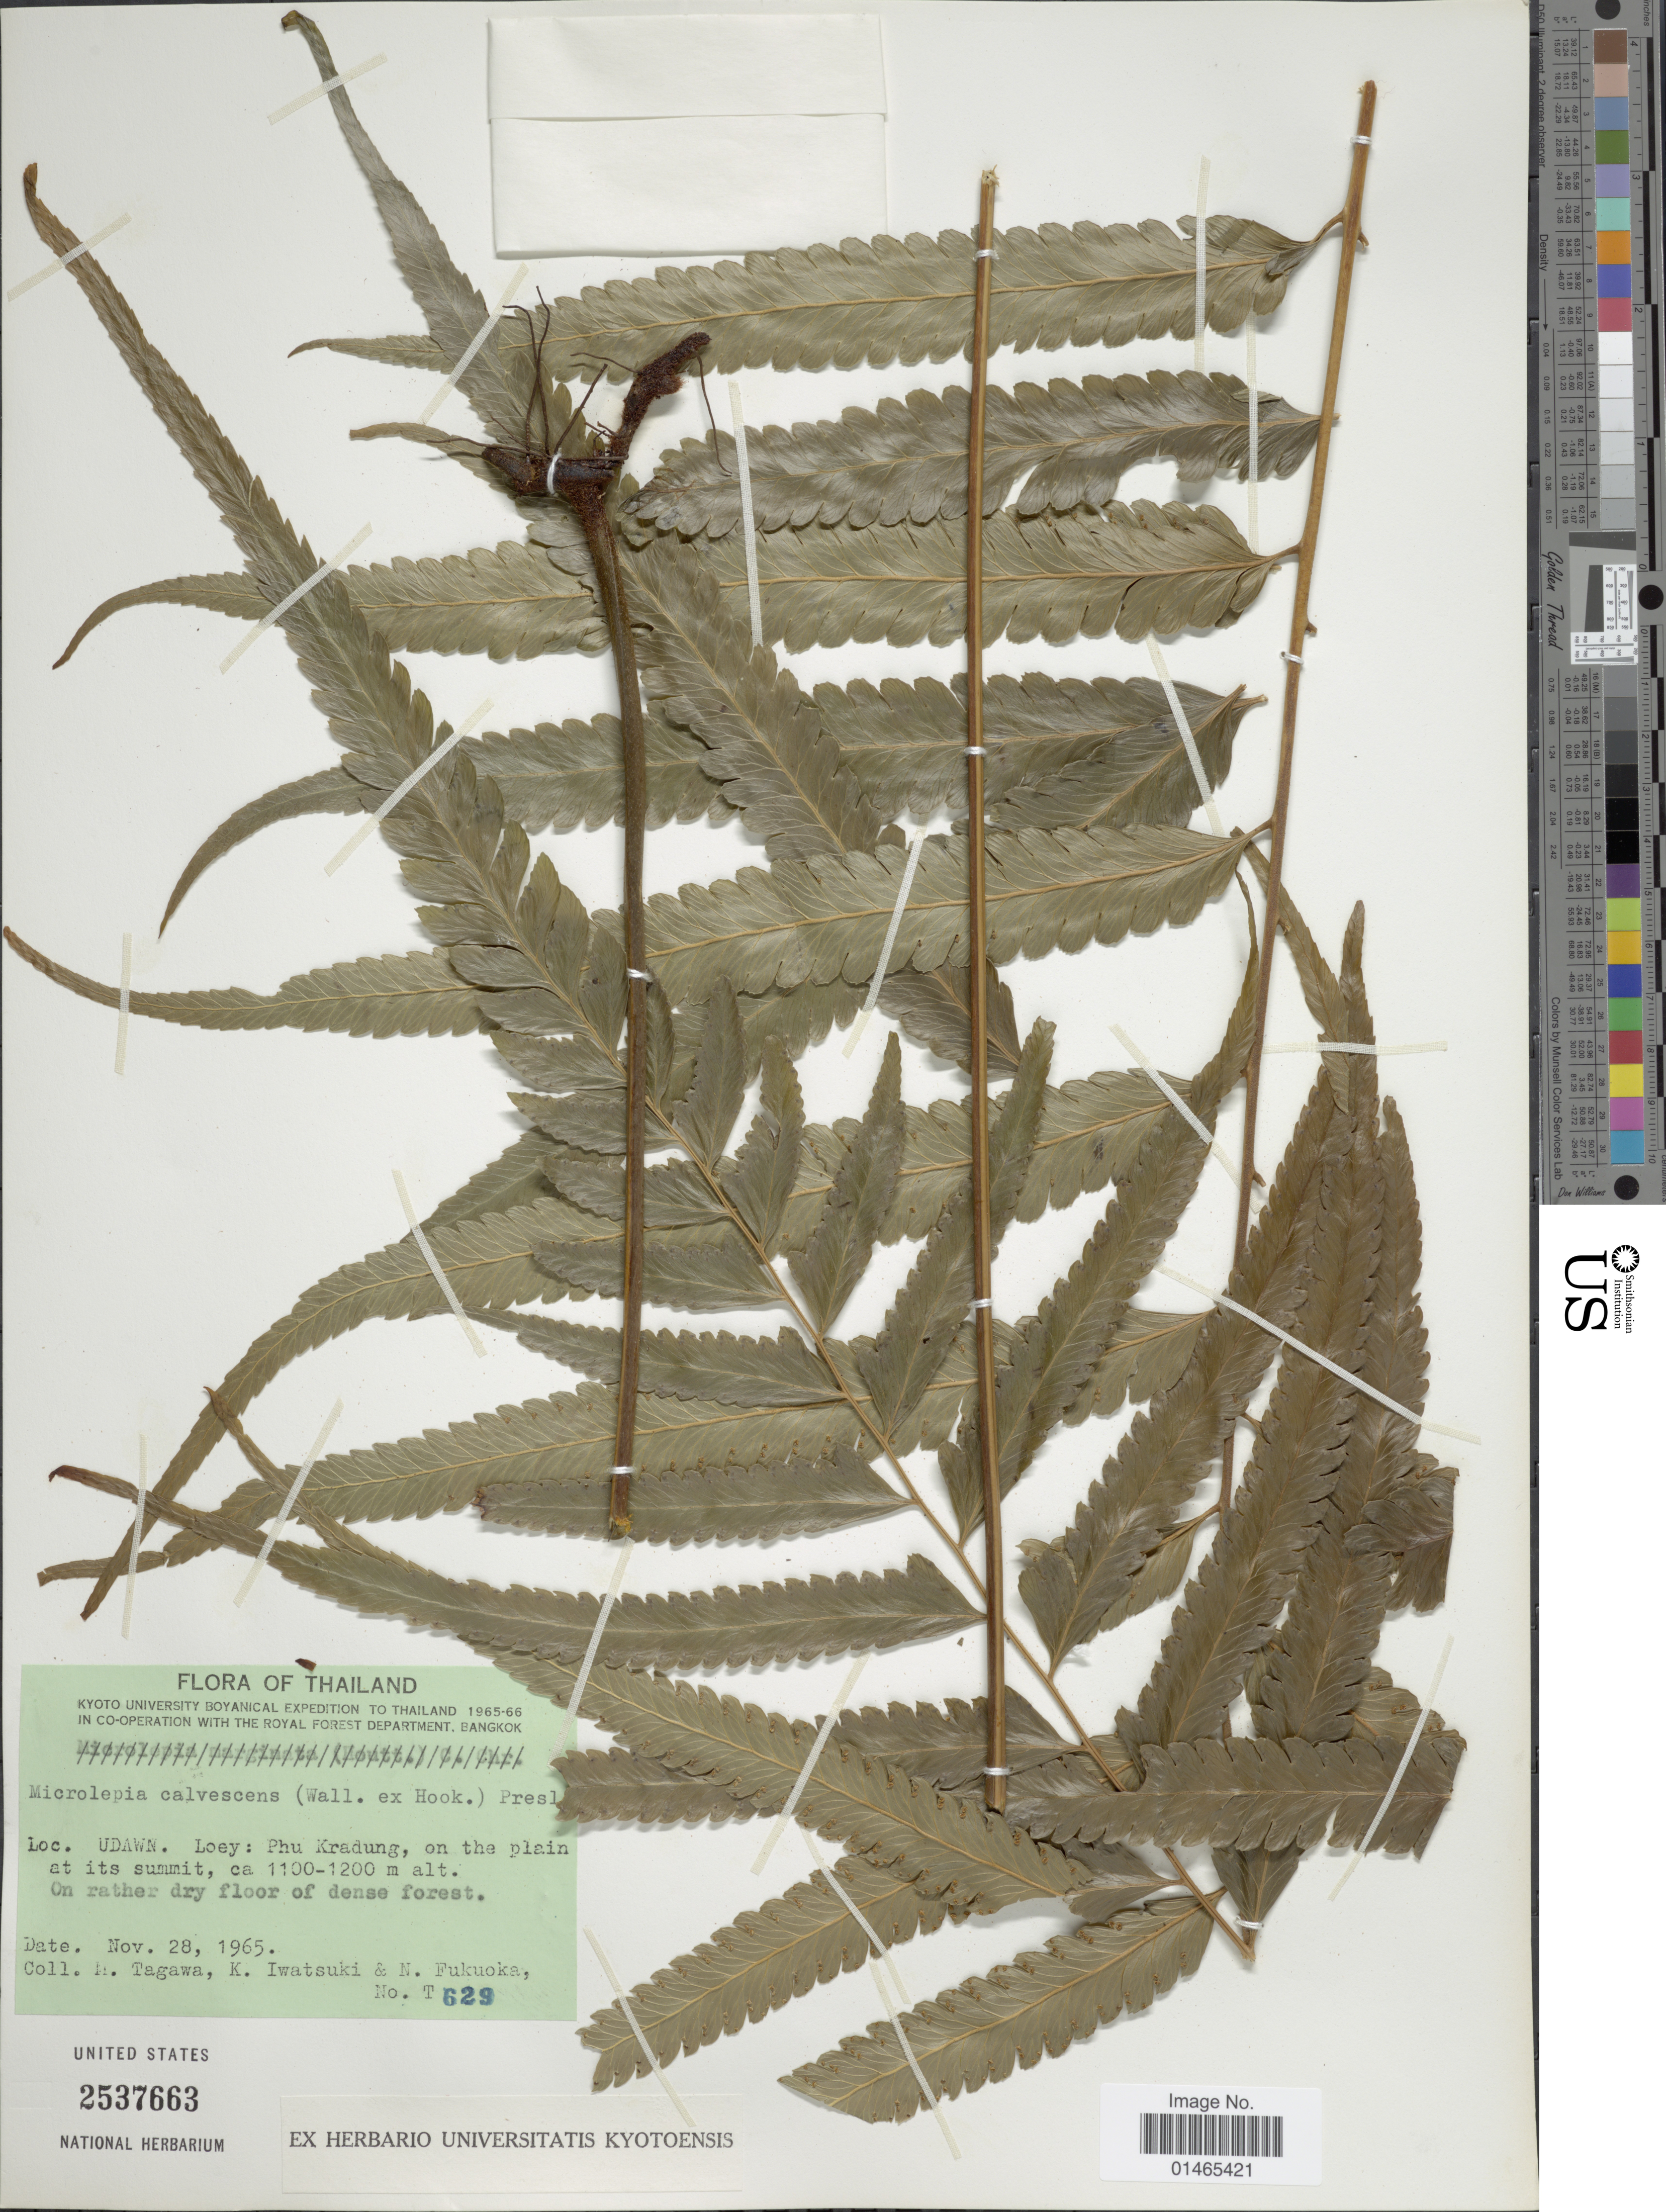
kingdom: Plantae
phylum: Tracheophyta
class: Polypodiopsida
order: Polypodiales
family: Dennstaedtiaceae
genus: Microlepia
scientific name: Microlepia calvescens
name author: (Wall. ex Hook.) C. Presl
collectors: M. Tagawa, K. Iwatsuki & N. Fukuoka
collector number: T629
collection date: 1965-11-28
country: Thailand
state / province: Loei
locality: Udawn, Loey: Phu Kradung, on the plain at its summit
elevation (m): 1100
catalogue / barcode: US 2537663